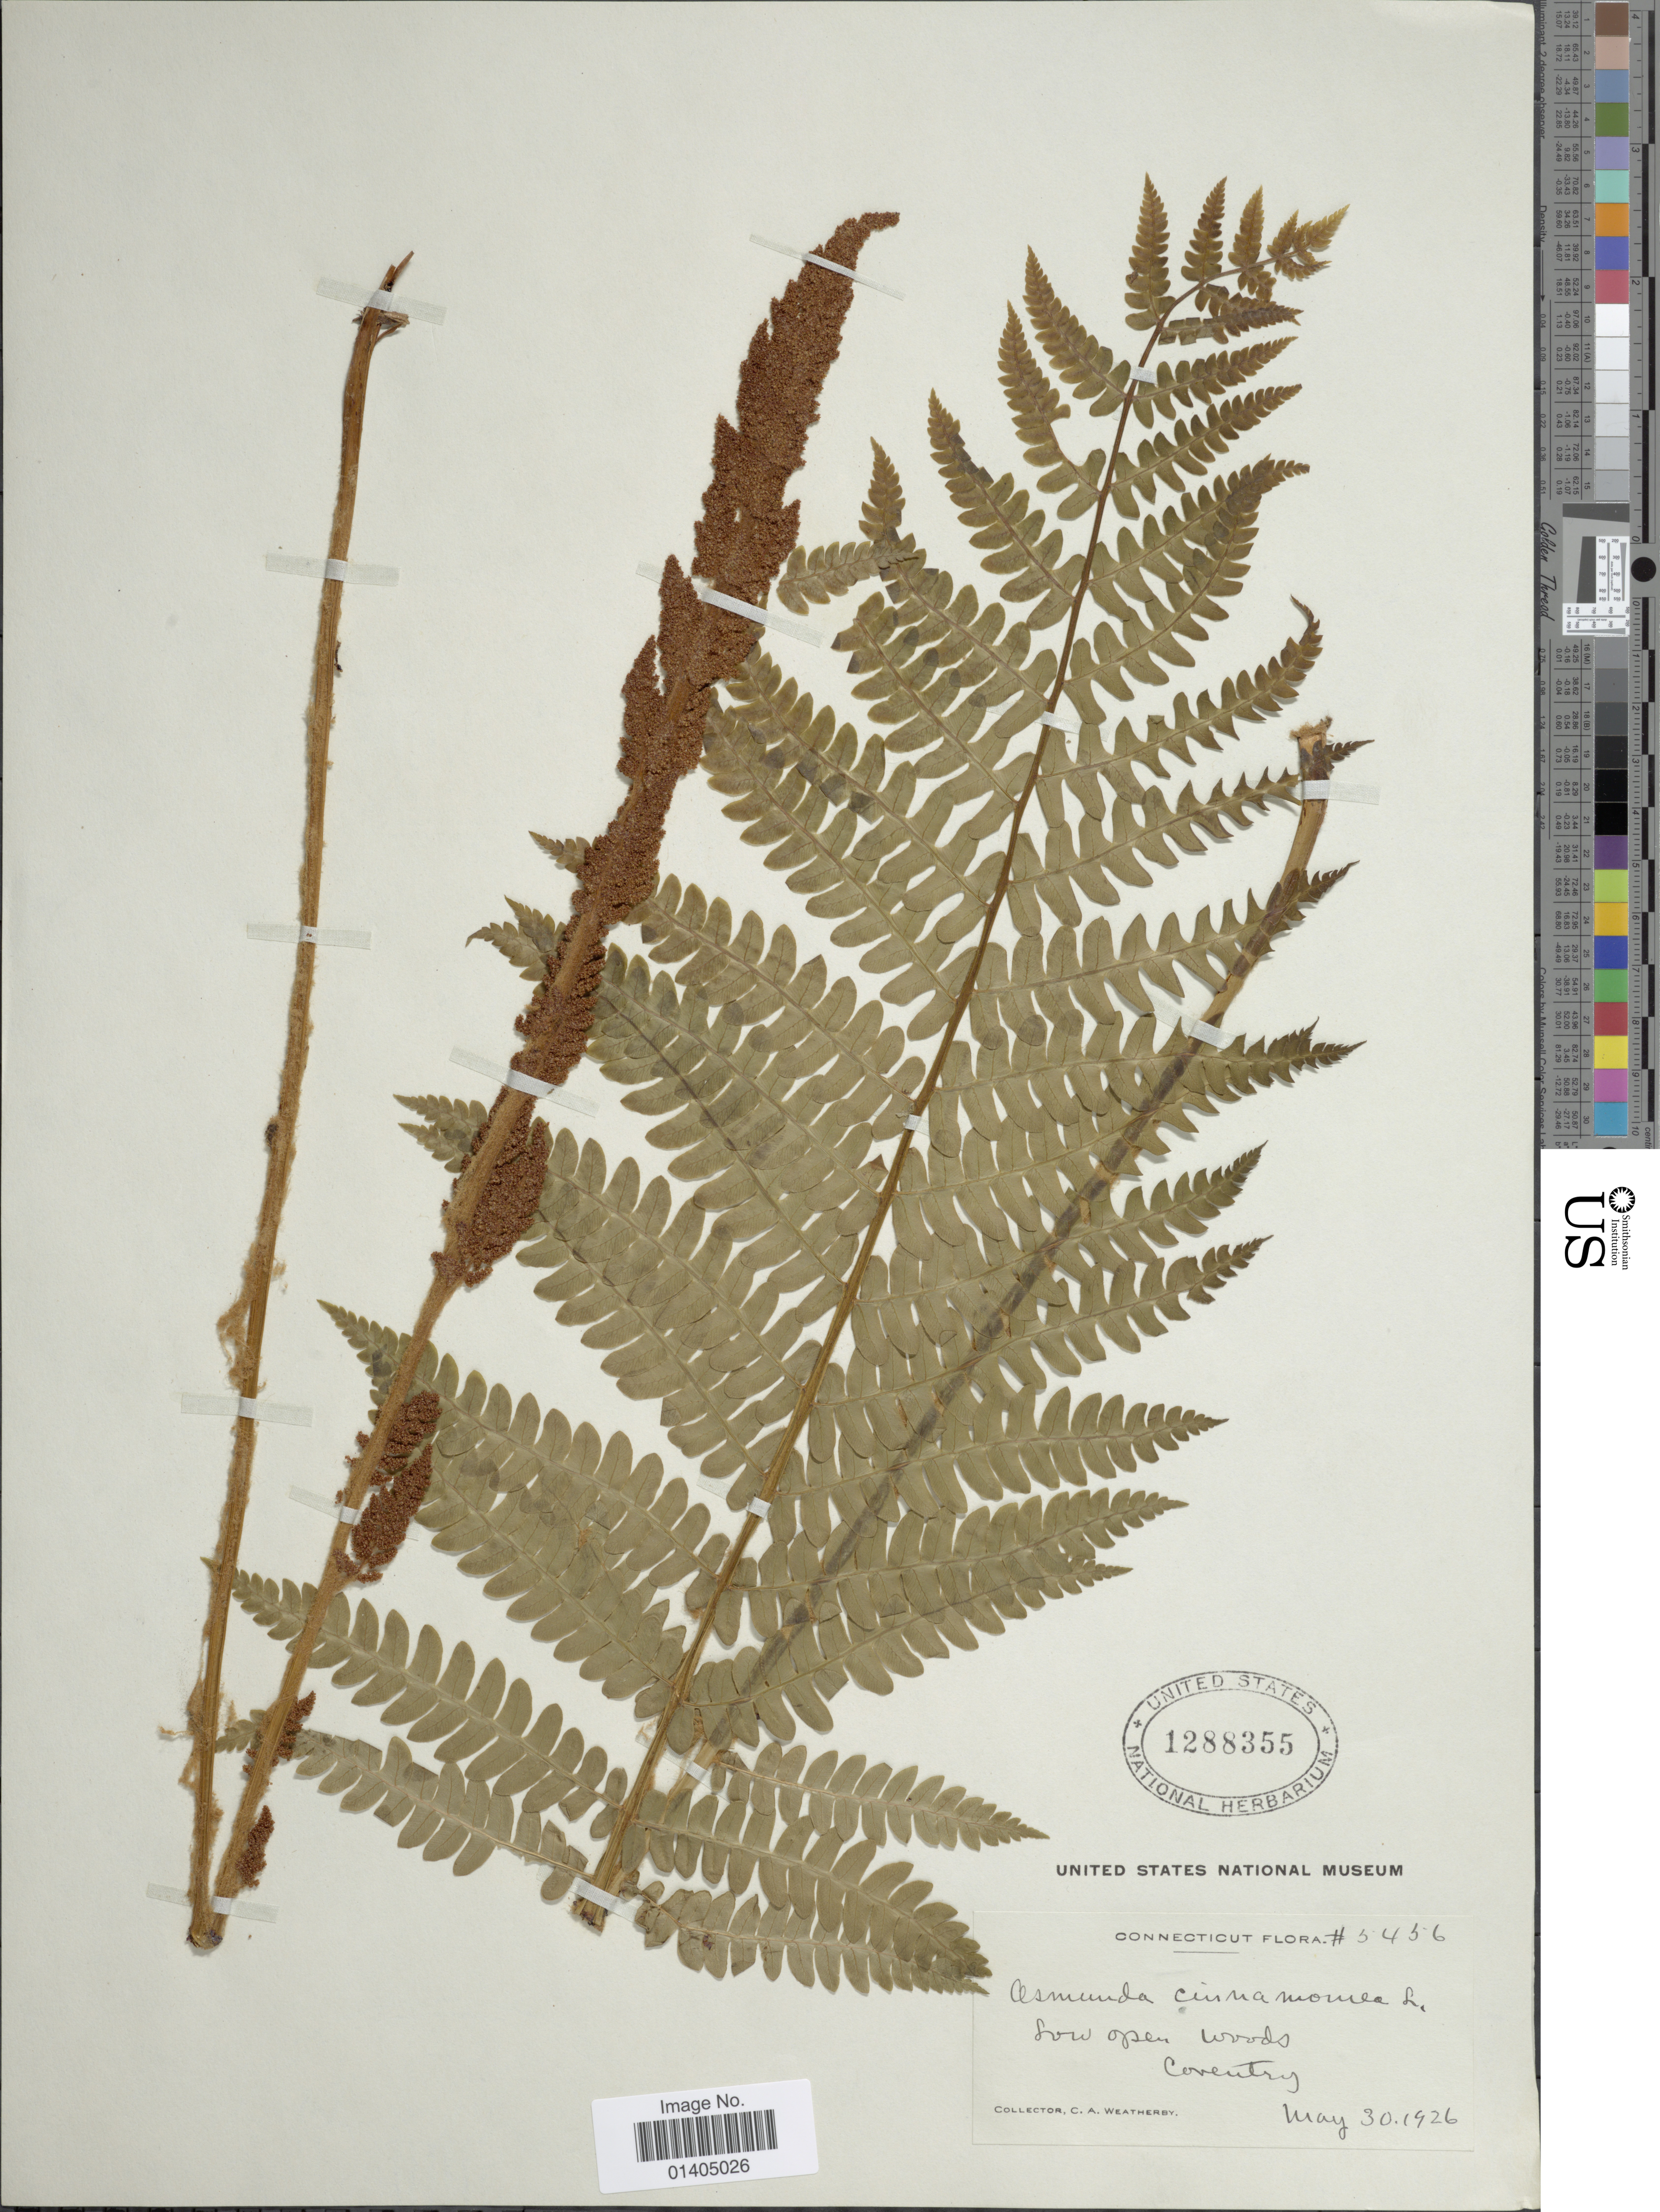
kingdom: Plantae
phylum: Tracheophyta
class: Polypodiopsida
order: Osmundales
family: Osmundaceae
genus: Osmundastrum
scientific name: Osmundastrum cinnamomeum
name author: (L.) C. Presl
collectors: C. A. Weatherby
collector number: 5456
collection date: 1926-05-30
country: United States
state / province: Connecticut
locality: Coventry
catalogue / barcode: US 1288355